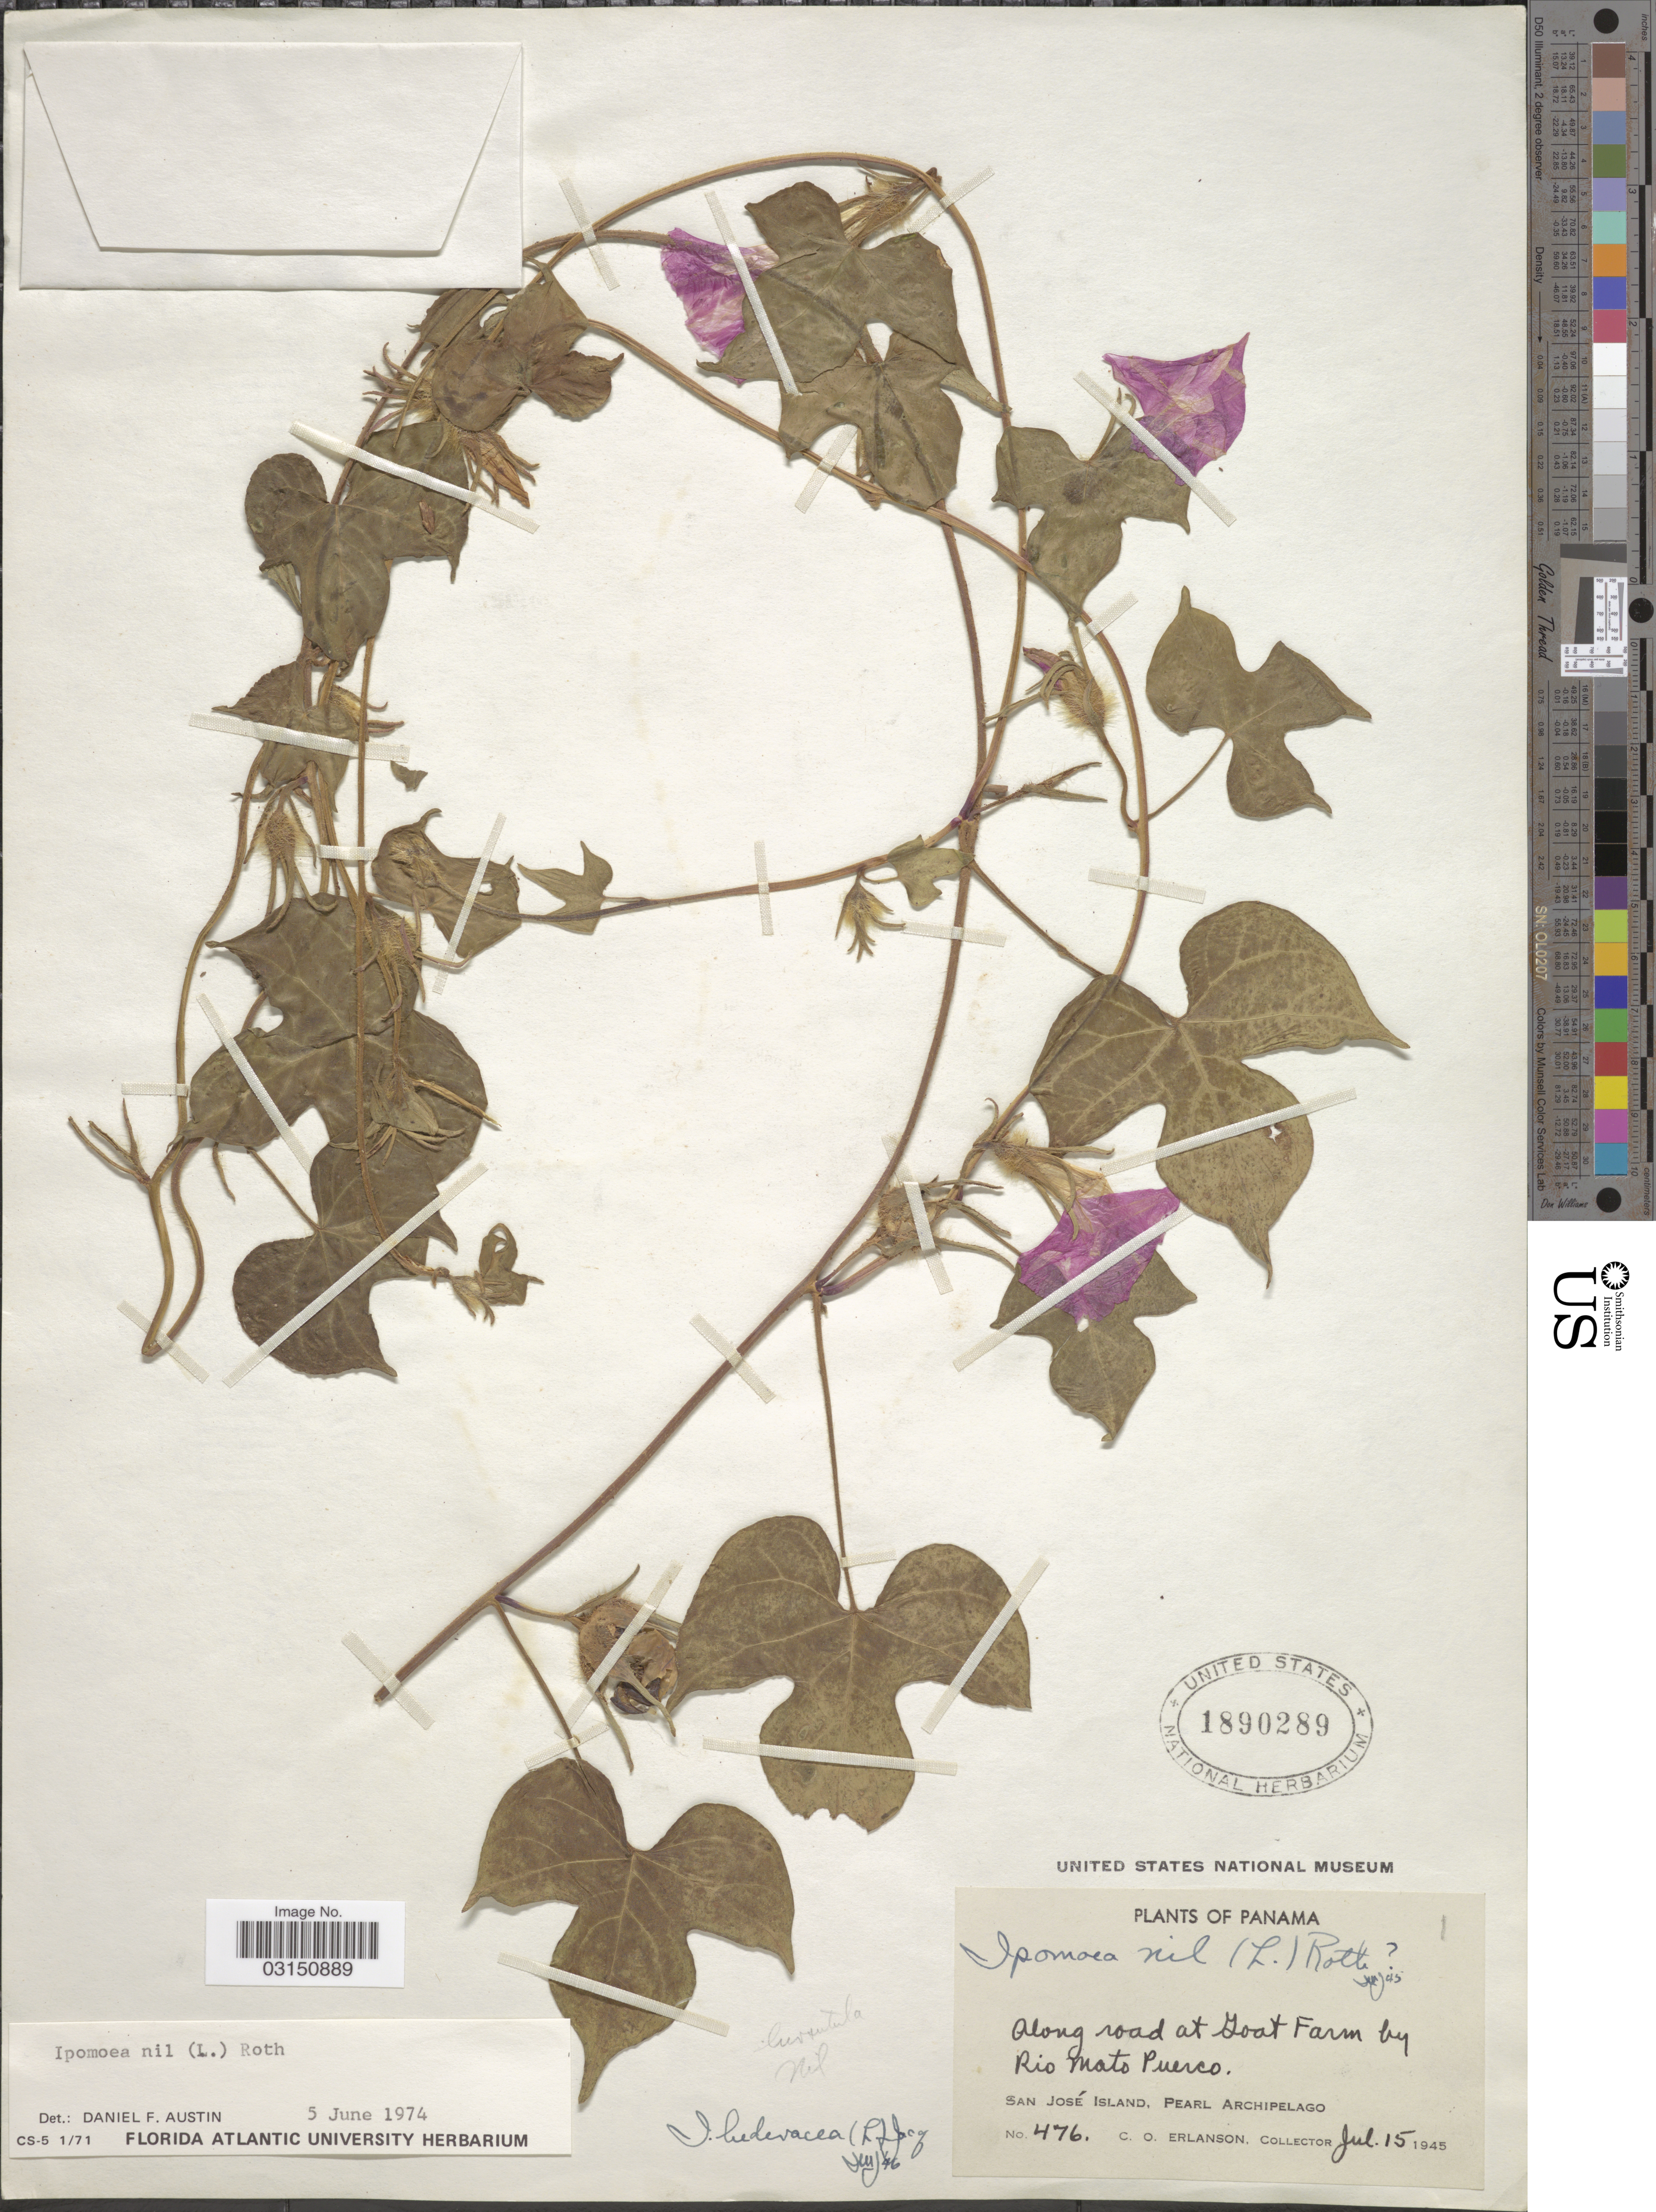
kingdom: Plantae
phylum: Tracheophyta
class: Magnoliopsida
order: Solanales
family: Convolvulaceae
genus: Ipomoea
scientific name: Ipomoea nil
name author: (L.) Roth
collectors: C. O. Erlanson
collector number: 476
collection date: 1945-07-15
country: Panama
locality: Along road at Goat Farm by Rio Mato Puerco. San José Island, Pearl Archipelago.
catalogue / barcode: US 1890289